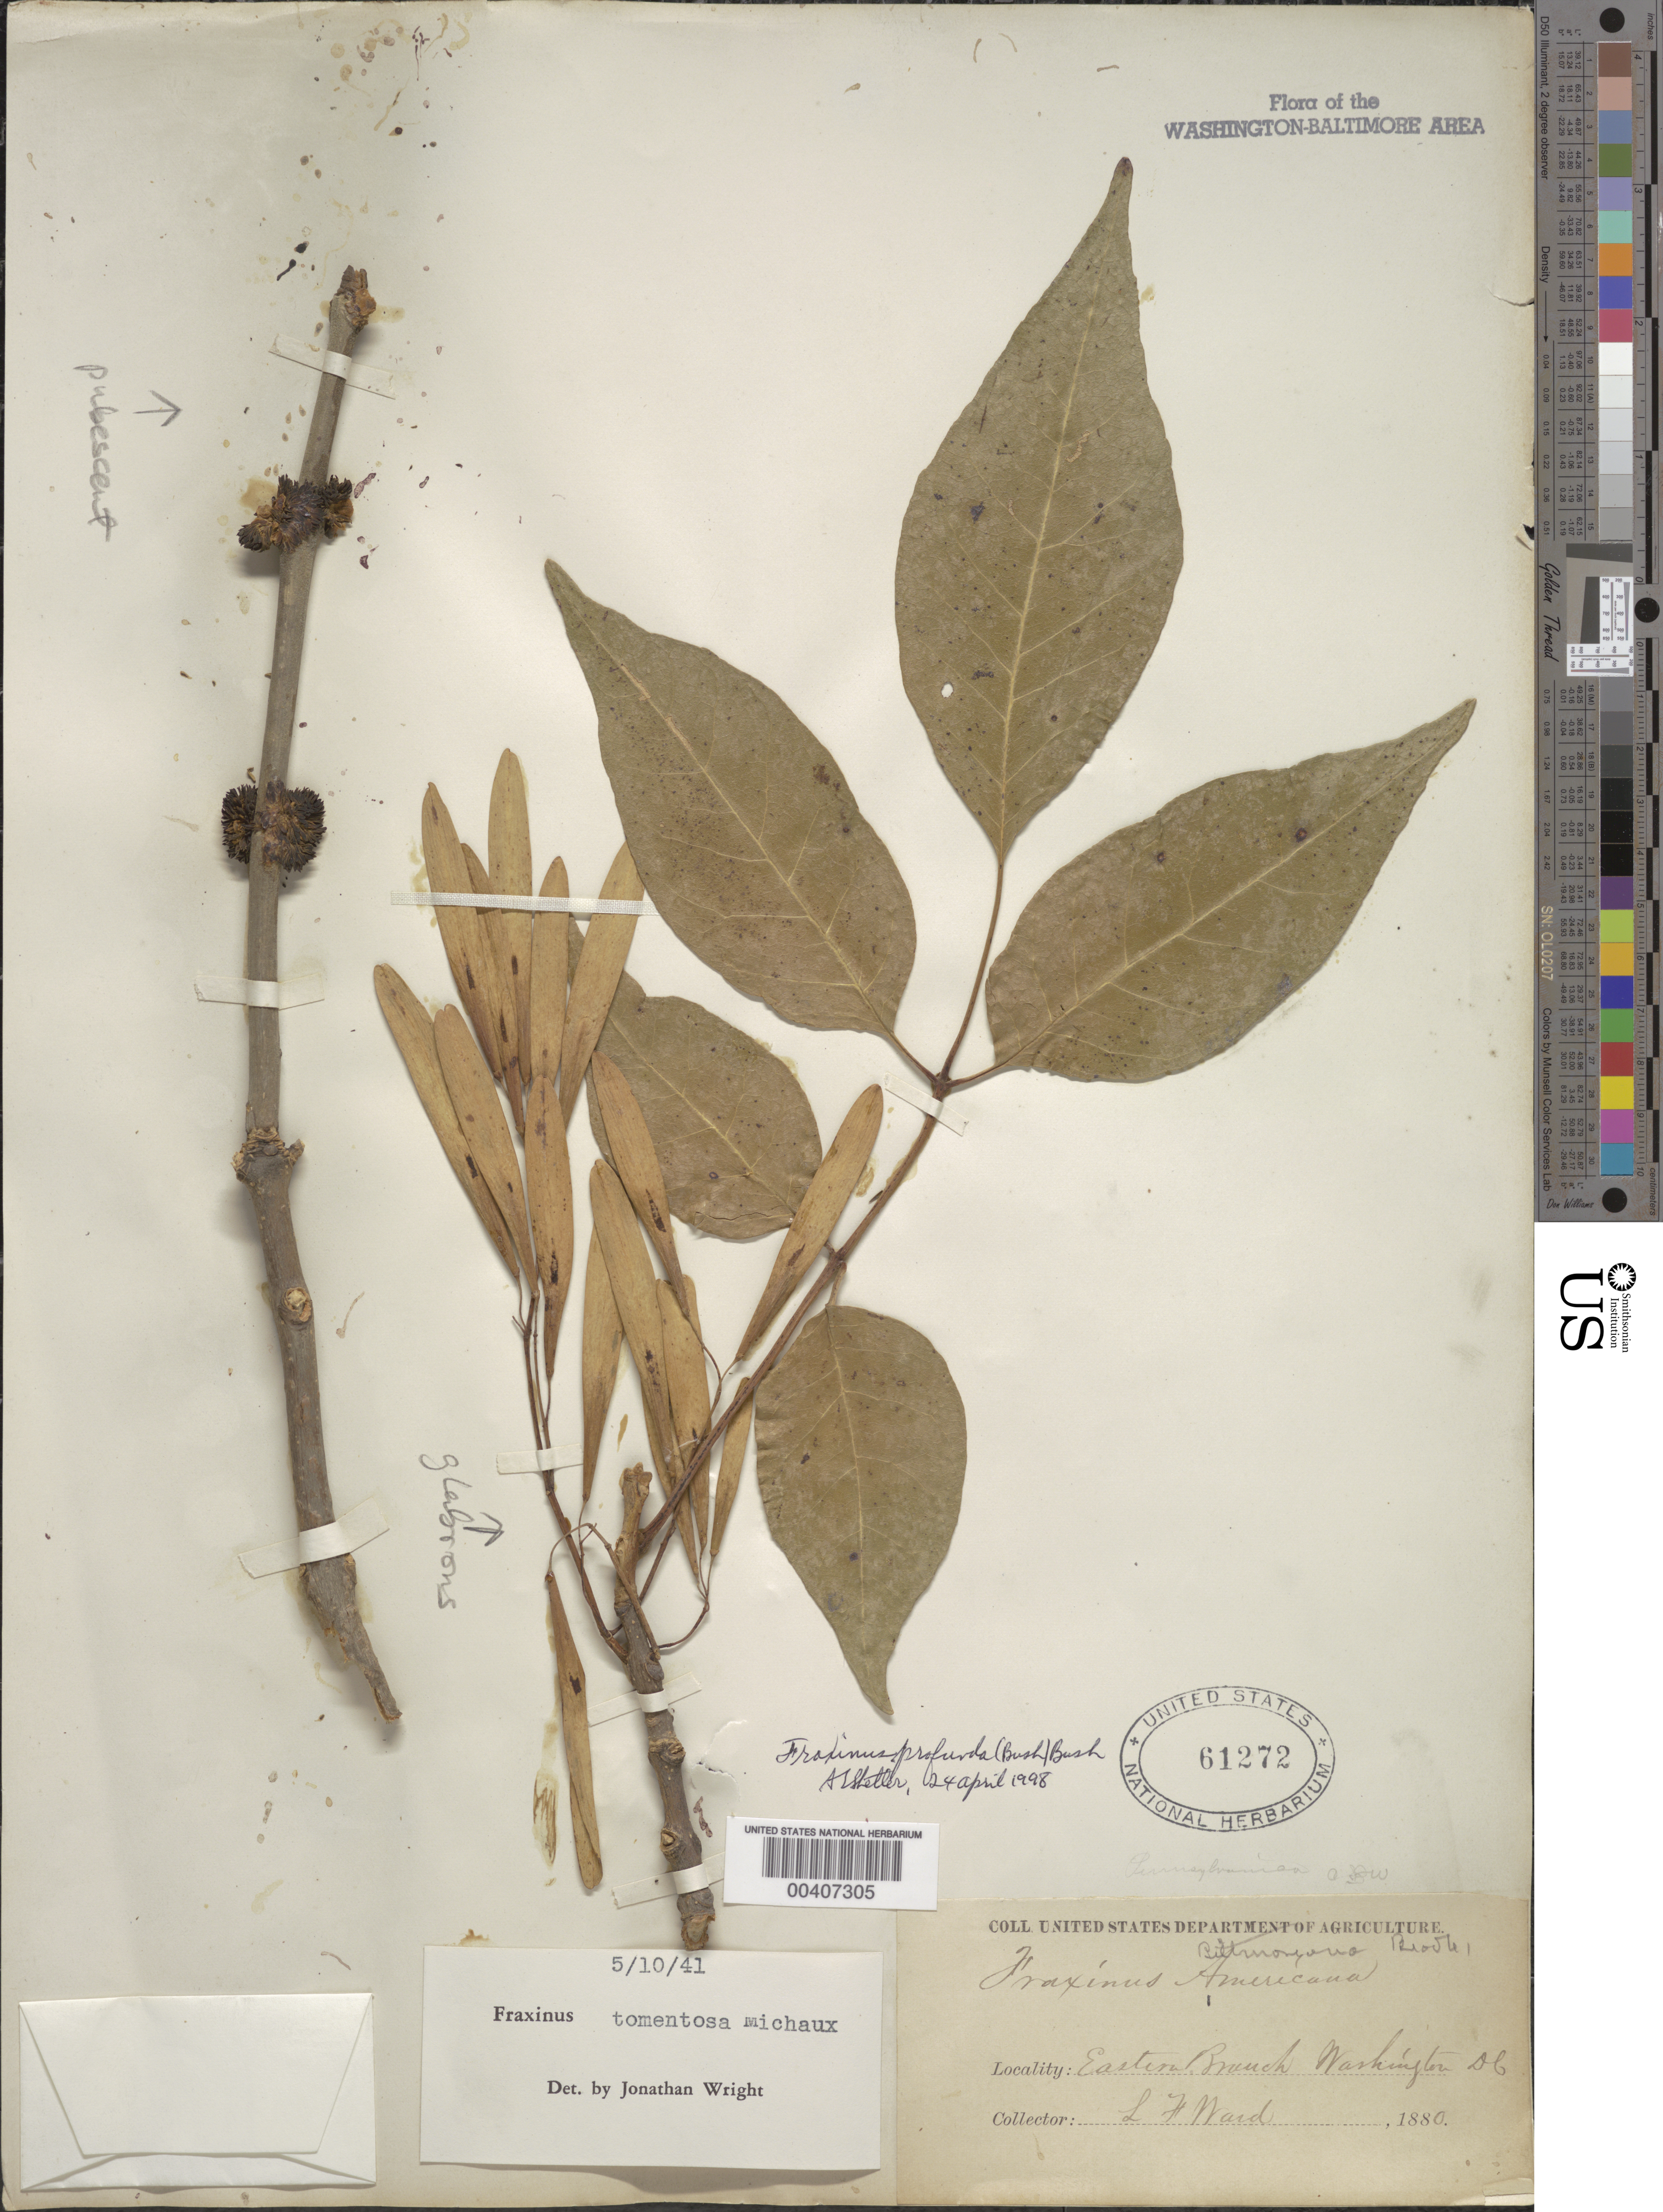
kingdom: Plantae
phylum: Tracheophyta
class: Magnoliopsida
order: Lamiales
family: Oleaceae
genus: Fraxinus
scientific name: Fraxinus profunda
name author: (Bush) Bush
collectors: L. F. Ward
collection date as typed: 1880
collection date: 1880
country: United States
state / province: District of Columbia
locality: Eastern Branch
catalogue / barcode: US 61272